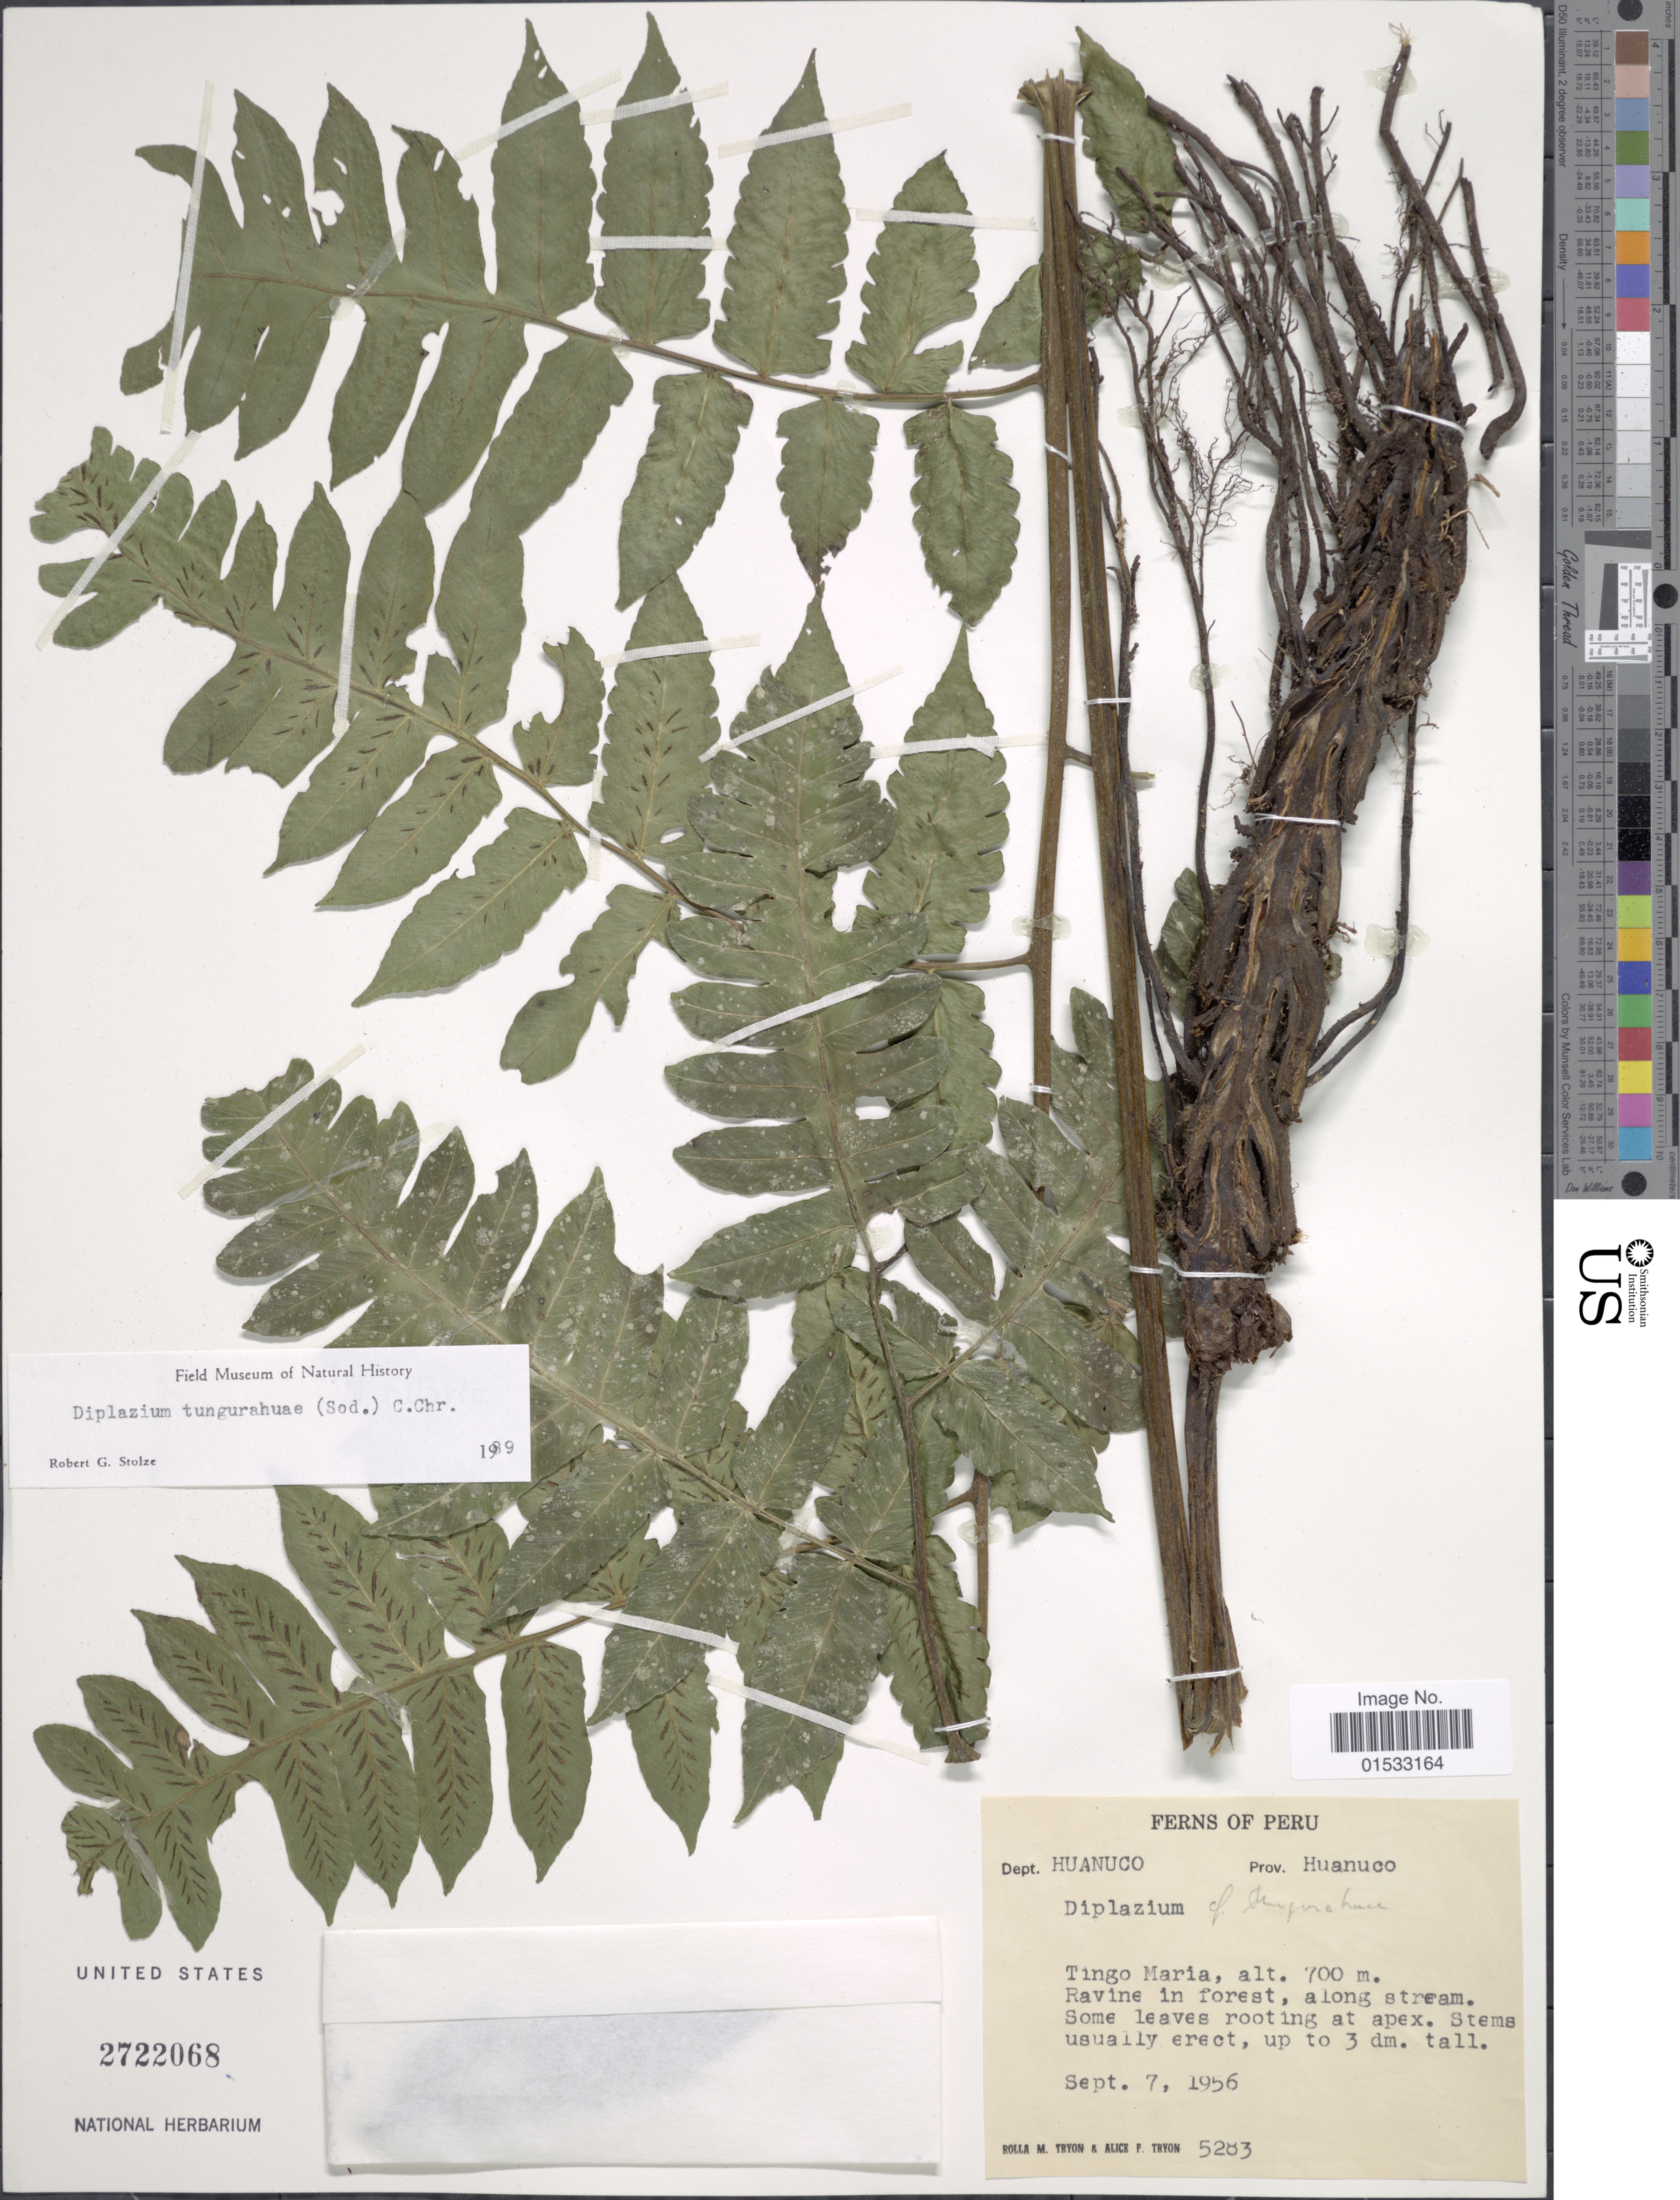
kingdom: Plantae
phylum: Tracheophyta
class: Polypodiopsida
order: Polypodiales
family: Athyriaceae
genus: Diplazium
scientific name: Diplazium tungurahuae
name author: (Sodiro) C. Chr.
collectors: R. M. Tryon & A. F. Tryon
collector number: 5283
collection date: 1956-09-07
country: Peru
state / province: Huánuco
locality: Dept. Huanuco, Tingo Maria, ravine forest, along stream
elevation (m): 700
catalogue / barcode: US 2722068